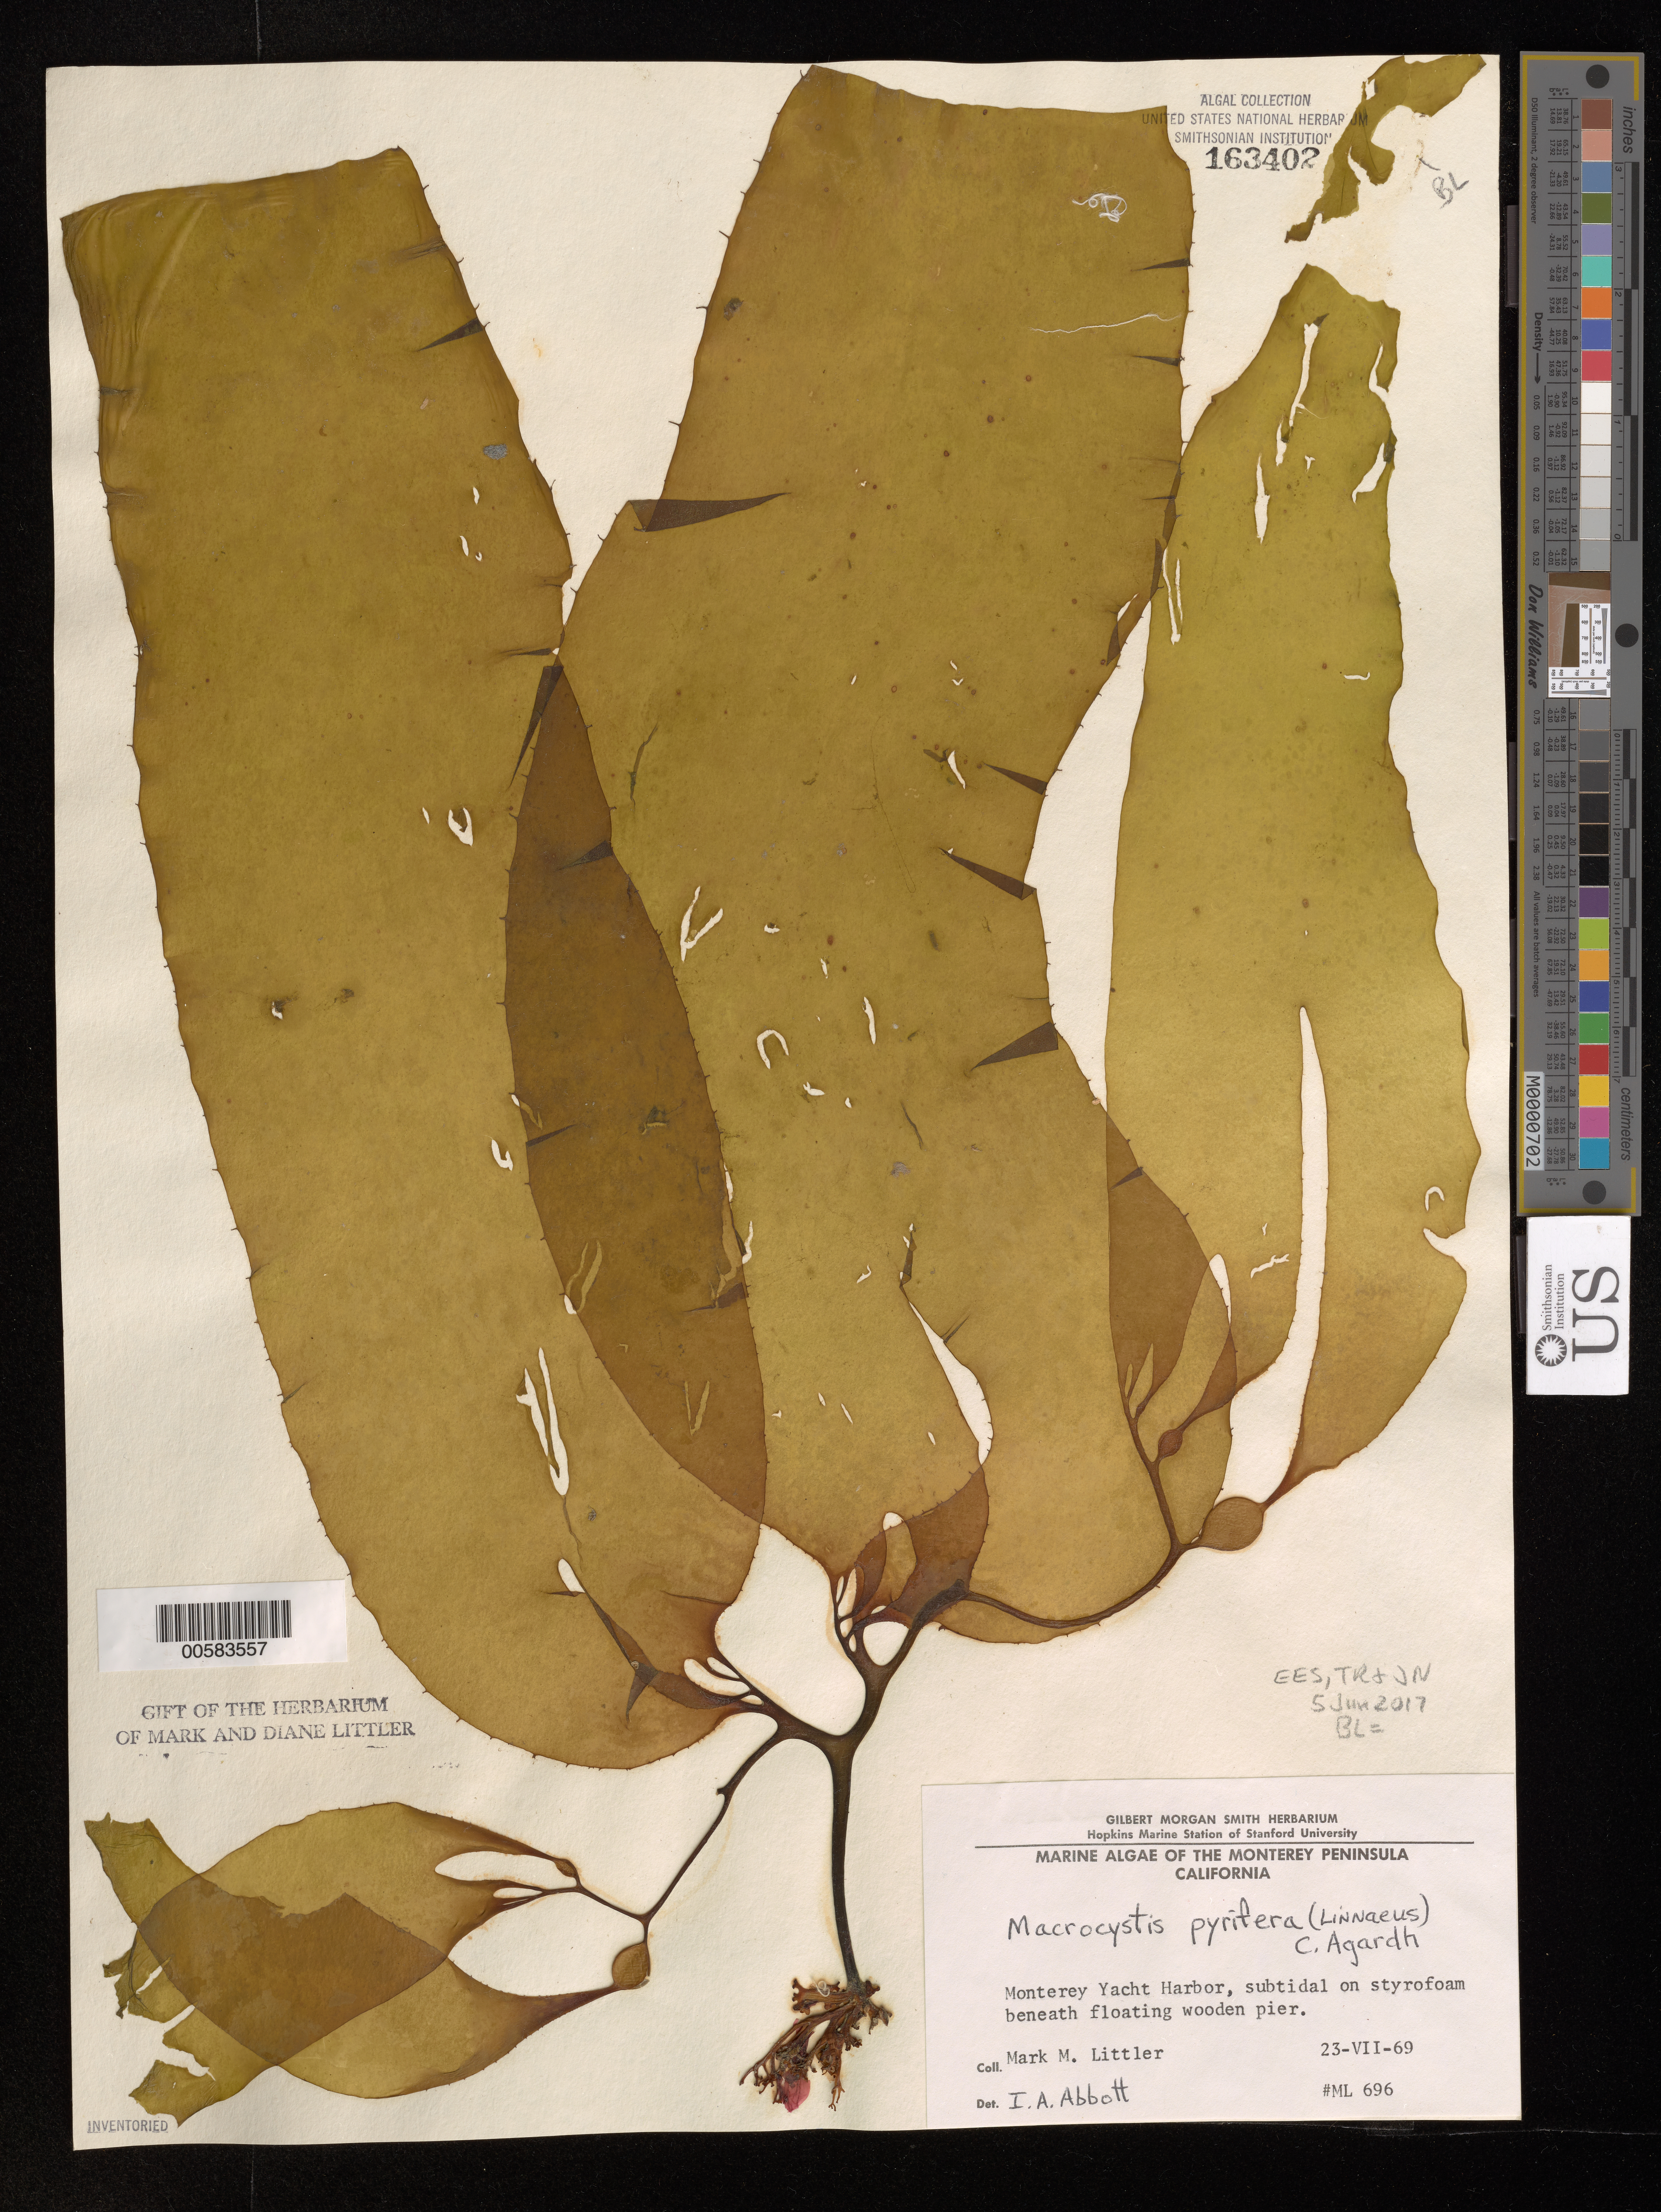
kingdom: Chromista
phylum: Ochrophyta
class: Phaeophyceae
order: Laminariales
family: Laminariaceae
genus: Macrocystis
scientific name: Macrocystis pyrifera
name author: (L.) C. Agardh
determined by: Abbott, Isabella A.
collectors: M. M. Littler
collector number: ML 696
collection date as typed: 23 Jul 1969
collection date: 1969-07-23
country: United States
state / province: California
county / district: Monterey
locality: Monterey Yacht Harbor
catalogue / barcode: US 163402